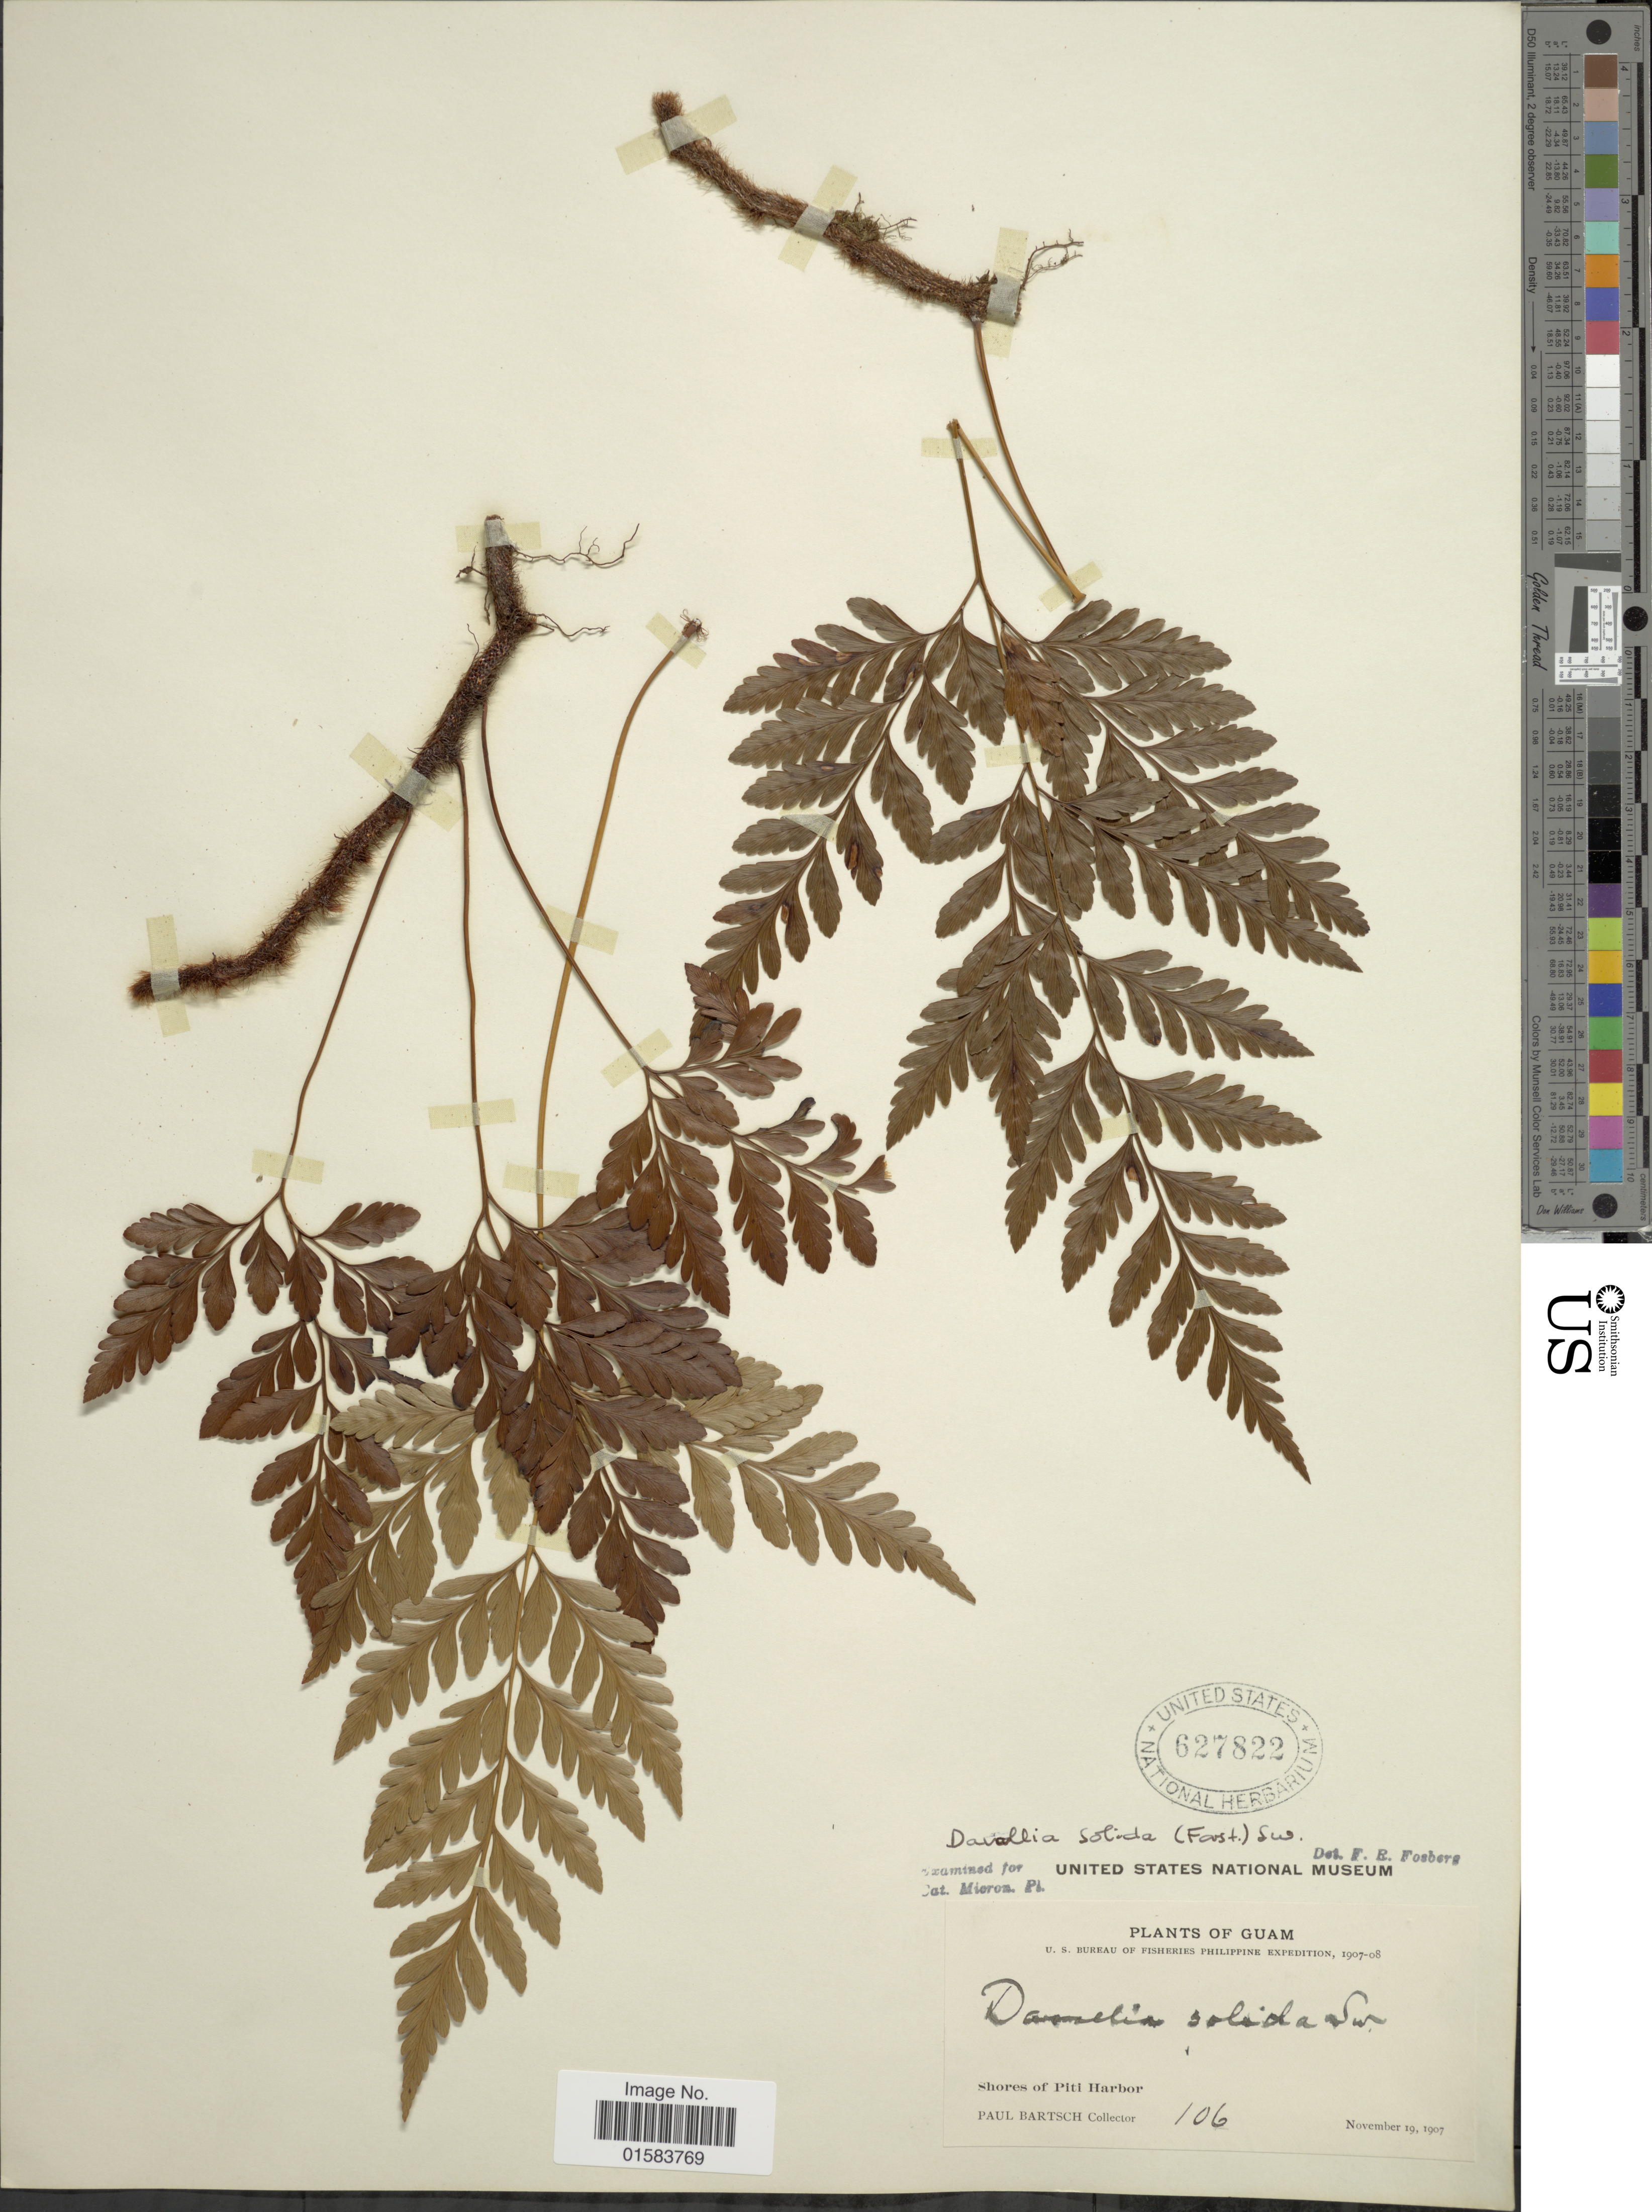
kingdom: Plantae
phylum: Tracheophyta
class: Polypodiopsida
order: Polypodiales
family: Davalliaceae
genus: Davallia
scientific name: Davallia solida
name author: (G. Forst.) Sw.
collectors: P. Bartsch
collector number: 106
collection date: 1907-11-19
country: Guam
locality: Shores of Piti Harbor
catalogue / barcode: US 627822